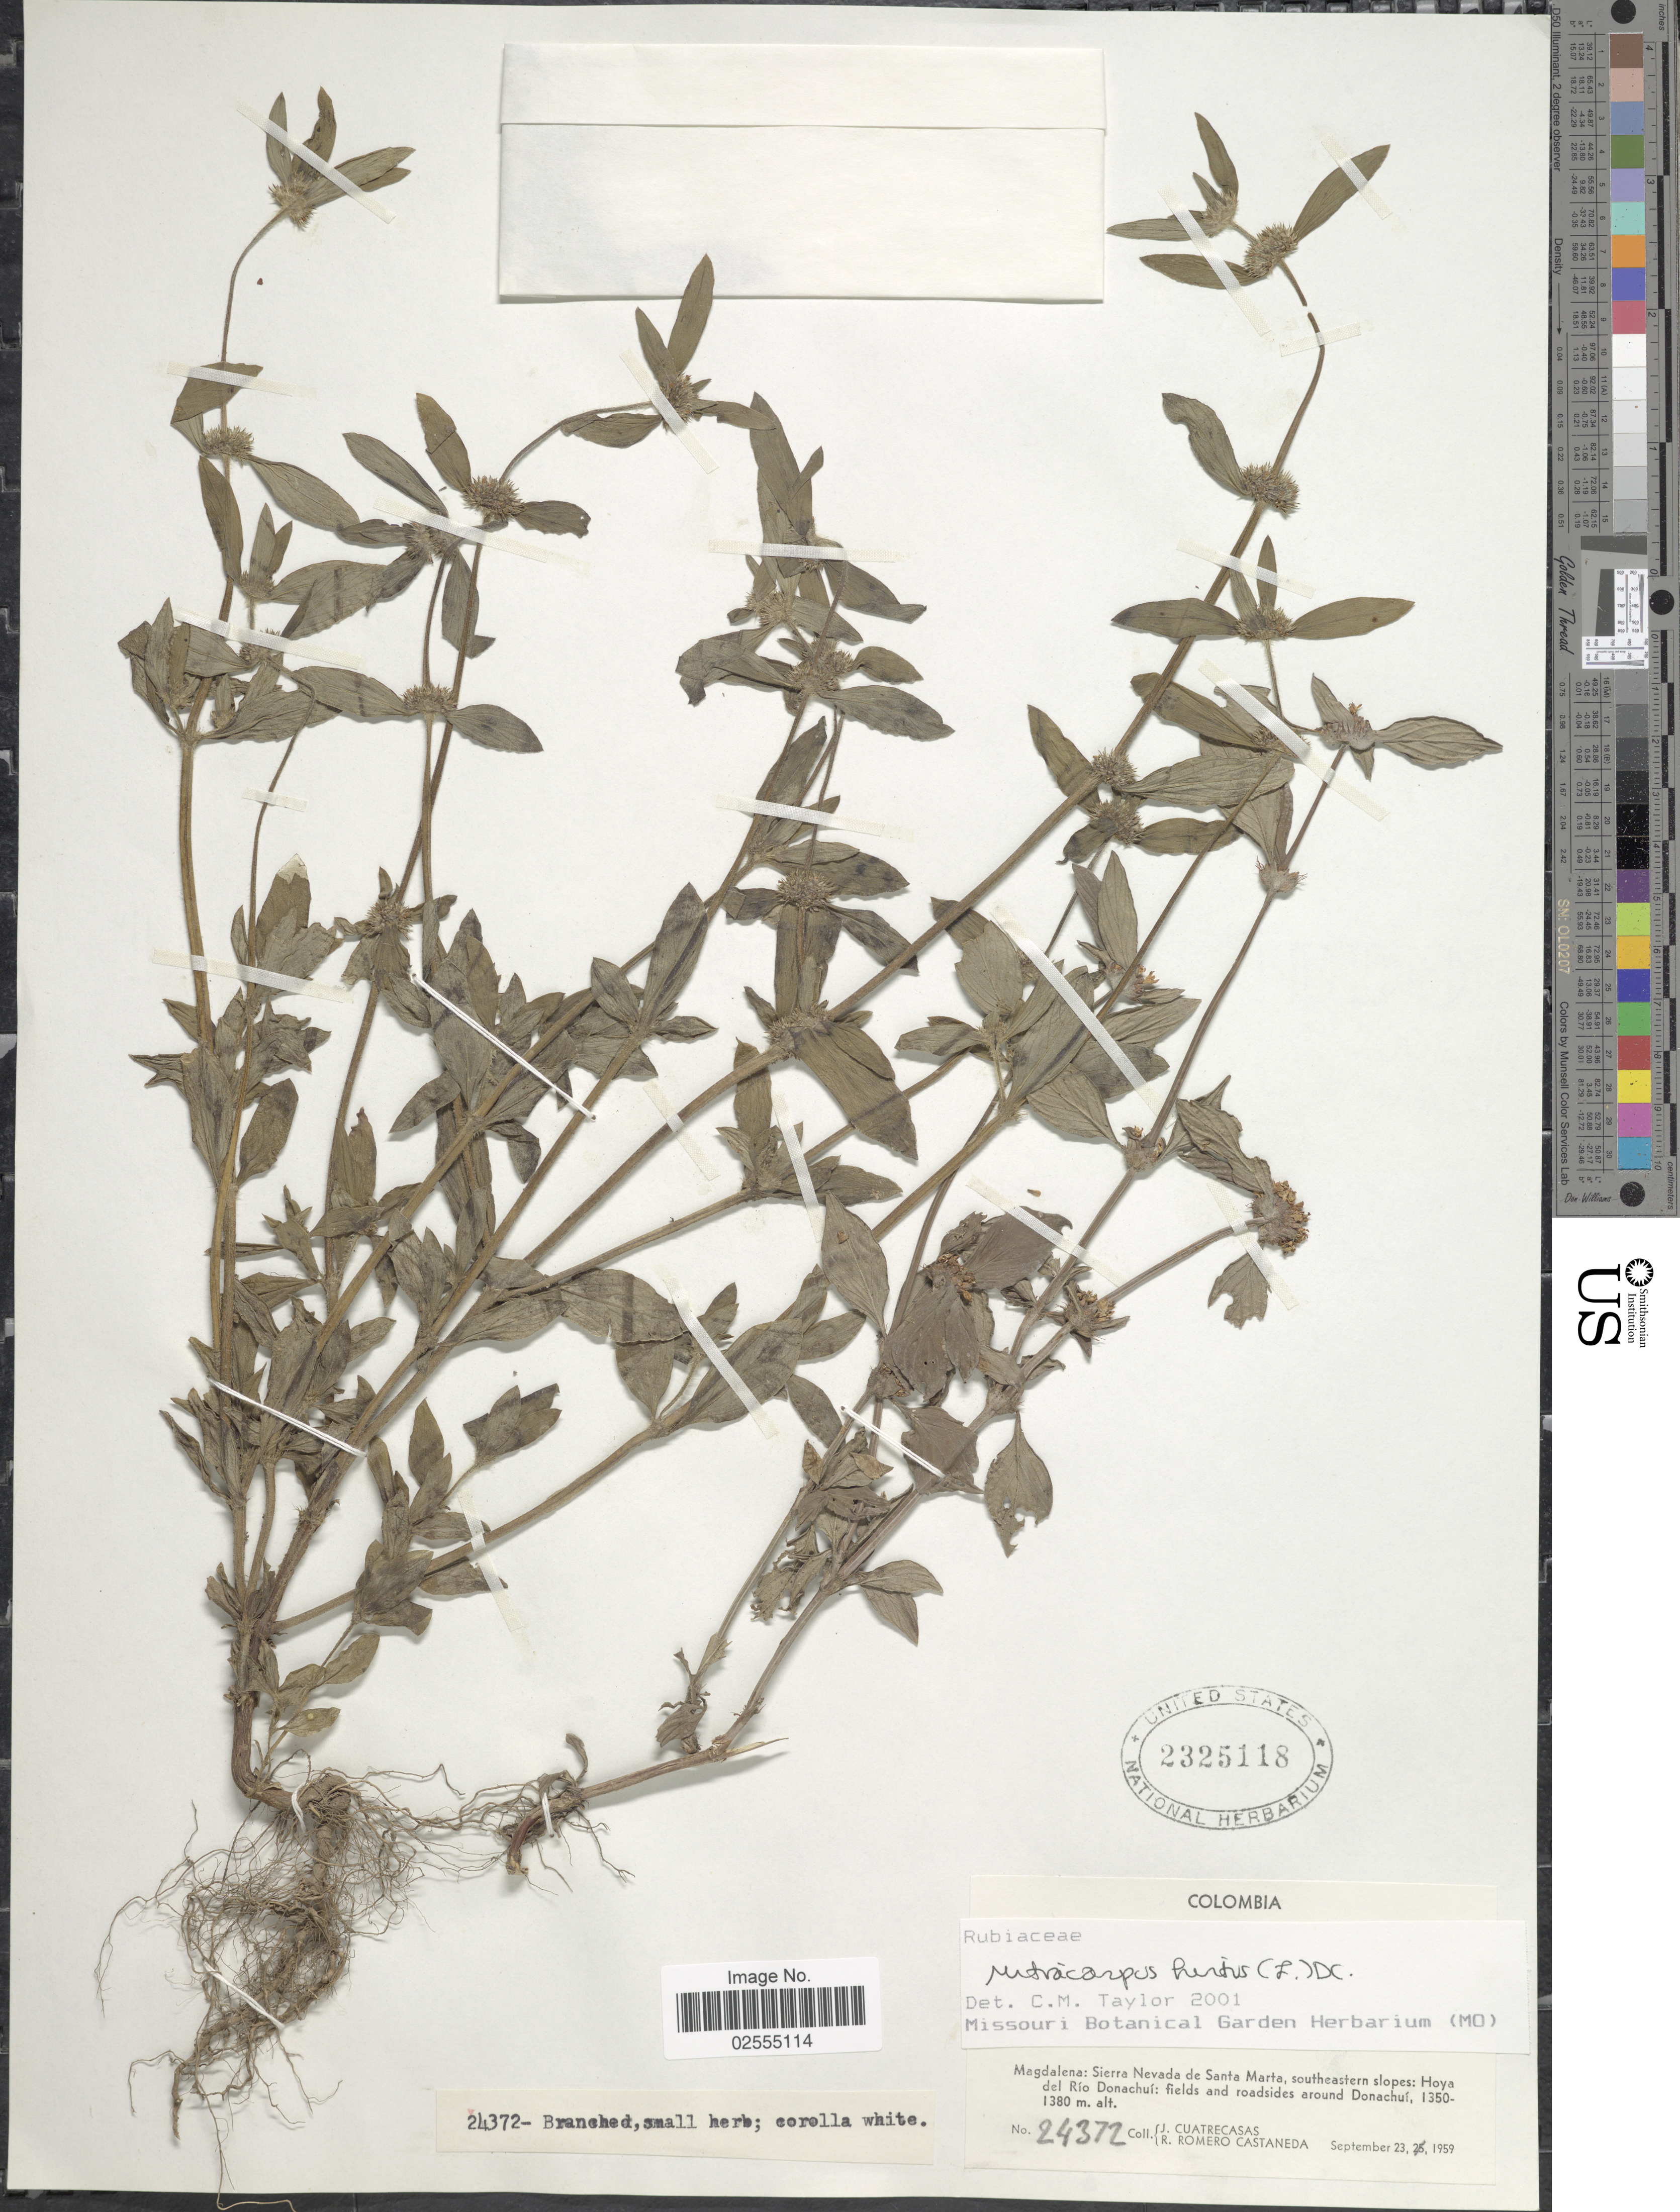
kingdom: Plantae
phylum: Tracheophyta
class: Magnoliopsida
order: Gentianales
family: Rubiaceae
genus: Mitracarpus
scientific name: Mitracarpus hirtus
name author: (L.) DC.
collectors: J. Cuatrecasas & R. Romero Castañeda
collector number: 24372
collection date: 1959-09-23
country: Colombia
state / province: Magdalena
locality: Magdalena: Sierra Nevada de Santa Marta, southeastern slopes: Hoya del Rio Donachui: fields and roadsides around Donachui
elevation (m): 1350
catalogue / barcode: US 2325118